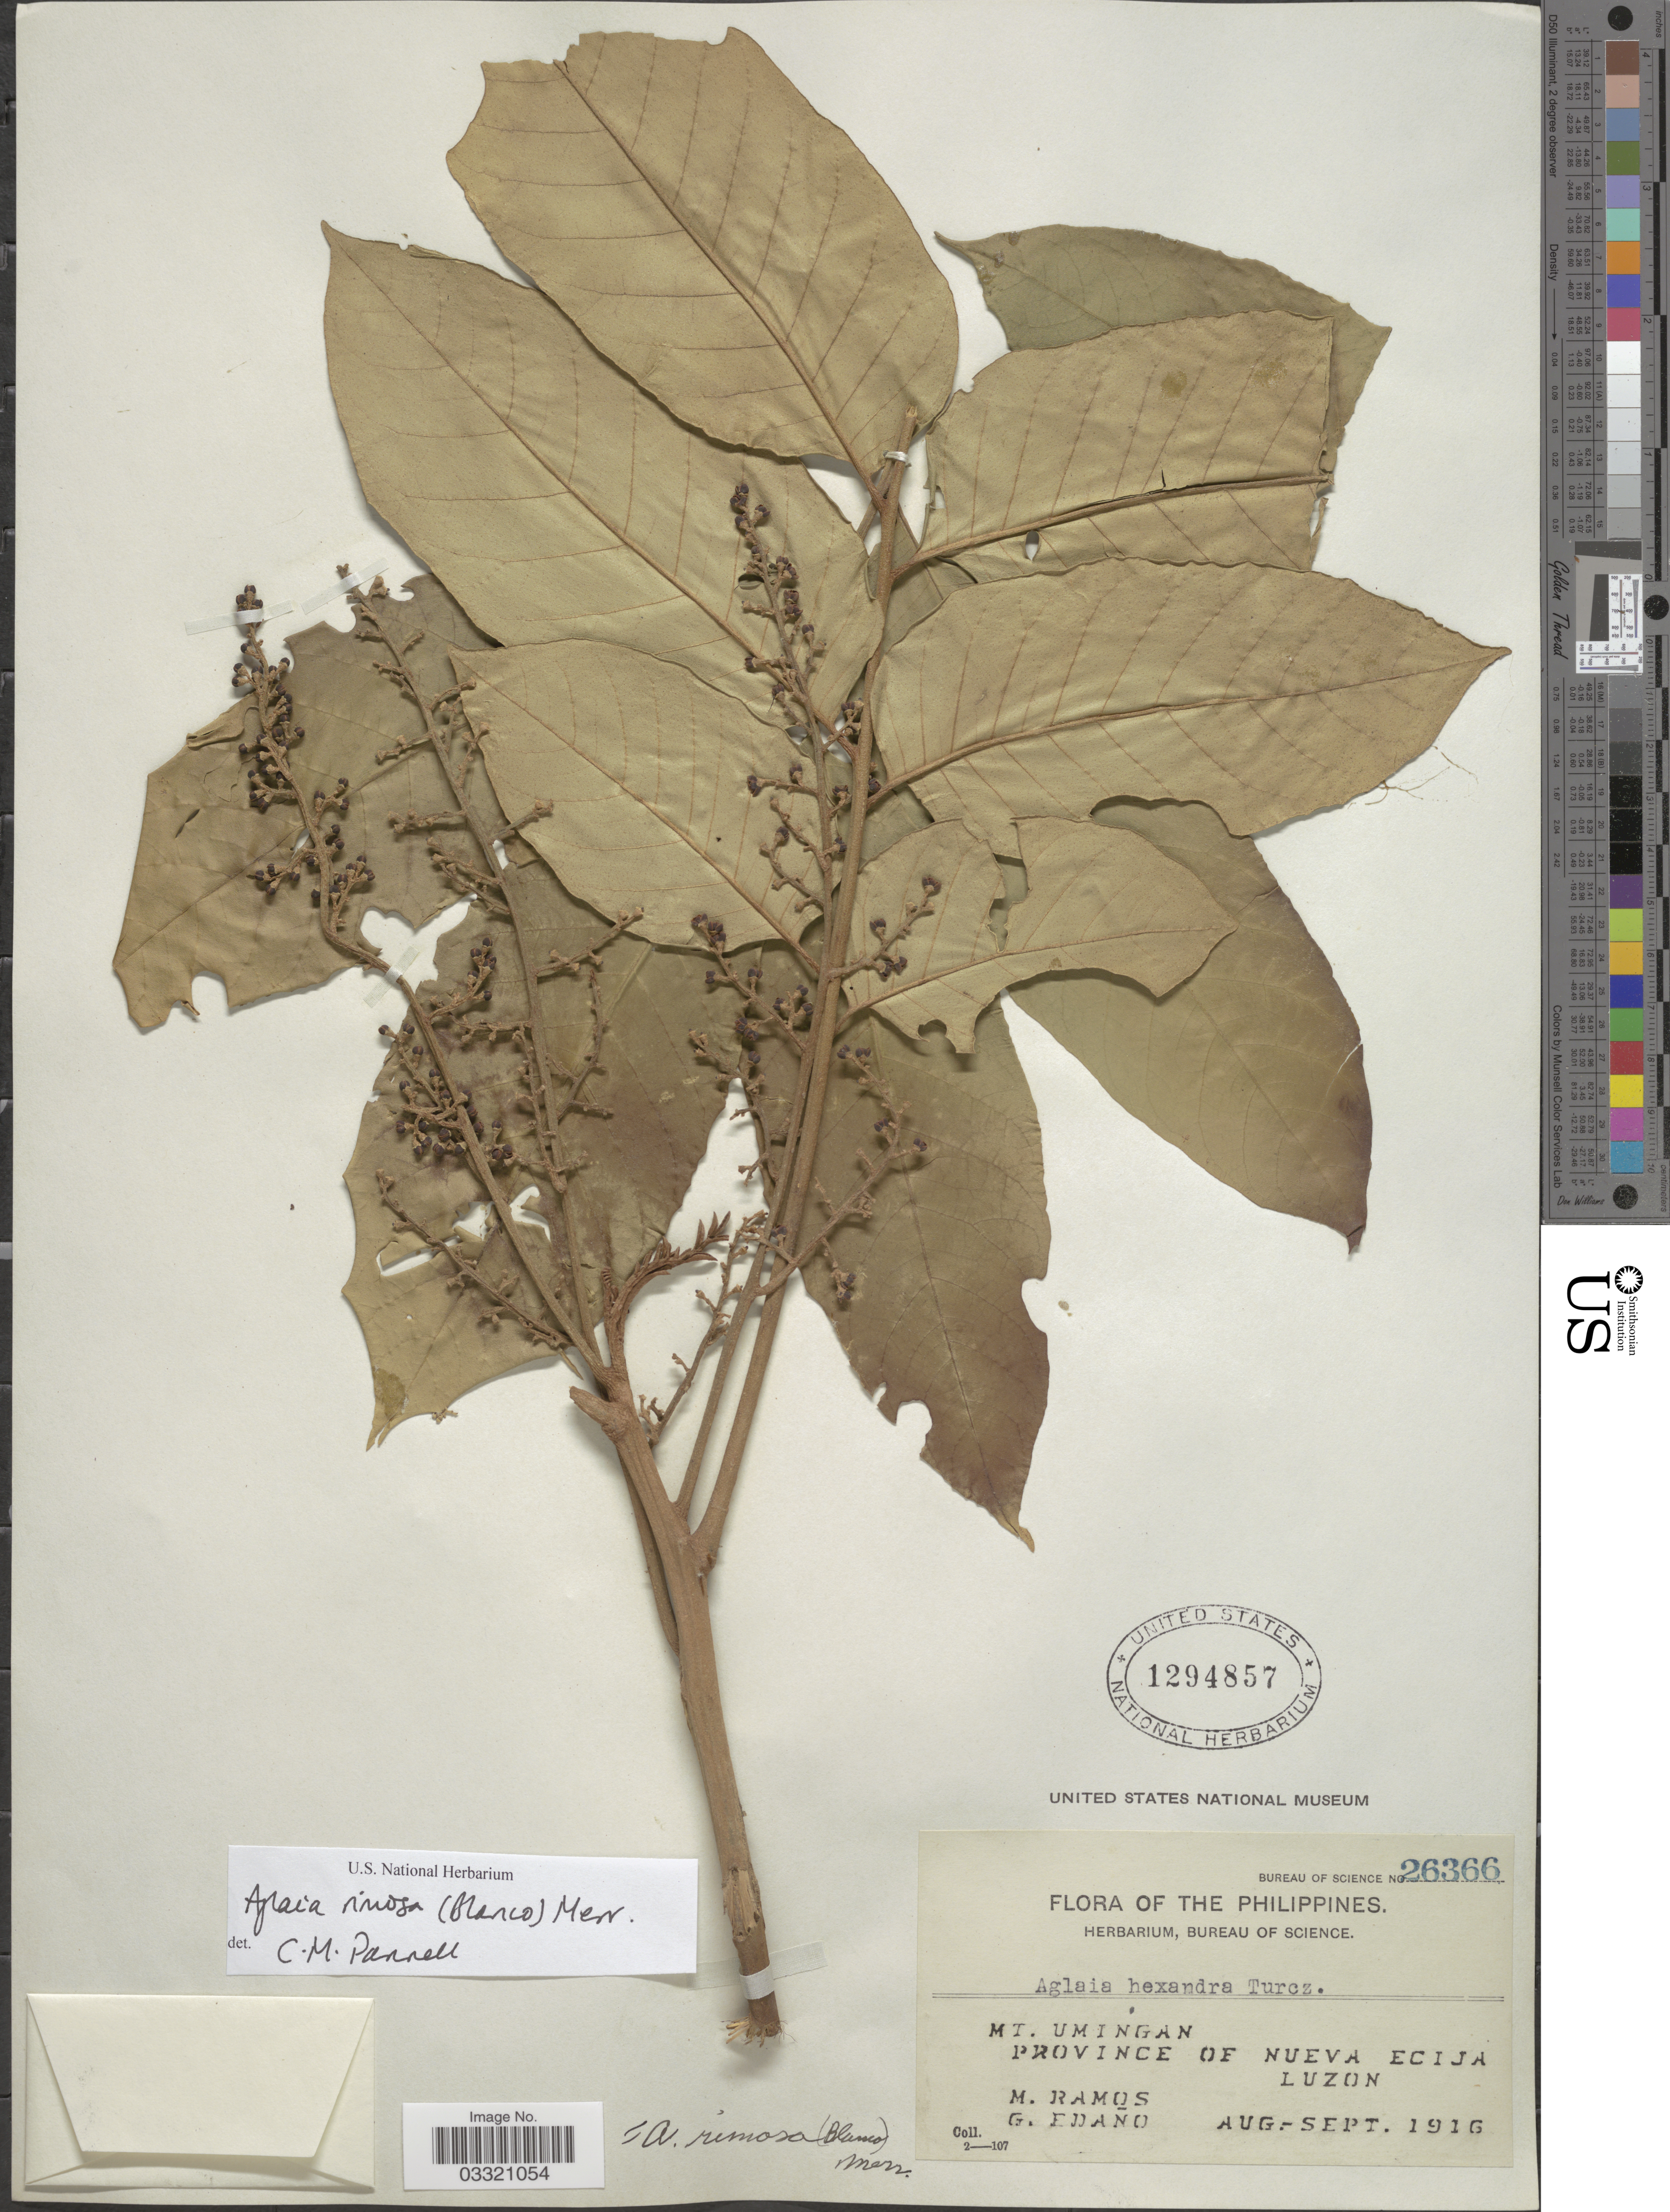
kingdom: Plantae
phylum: Tracheophyta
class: Magnoliopsida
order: Sapindales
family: Meliaceae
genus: Aglaia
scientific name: Aglaia rimosa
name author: (Blanco) Merr.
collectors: M. Ramos & G. Edaño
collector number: Bureau of Science 26366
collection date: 1916-08/1916-09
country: Philippines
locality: Mt. Umingan. Province of Nueva Ecija. Luzon.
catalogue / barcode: US 1294857